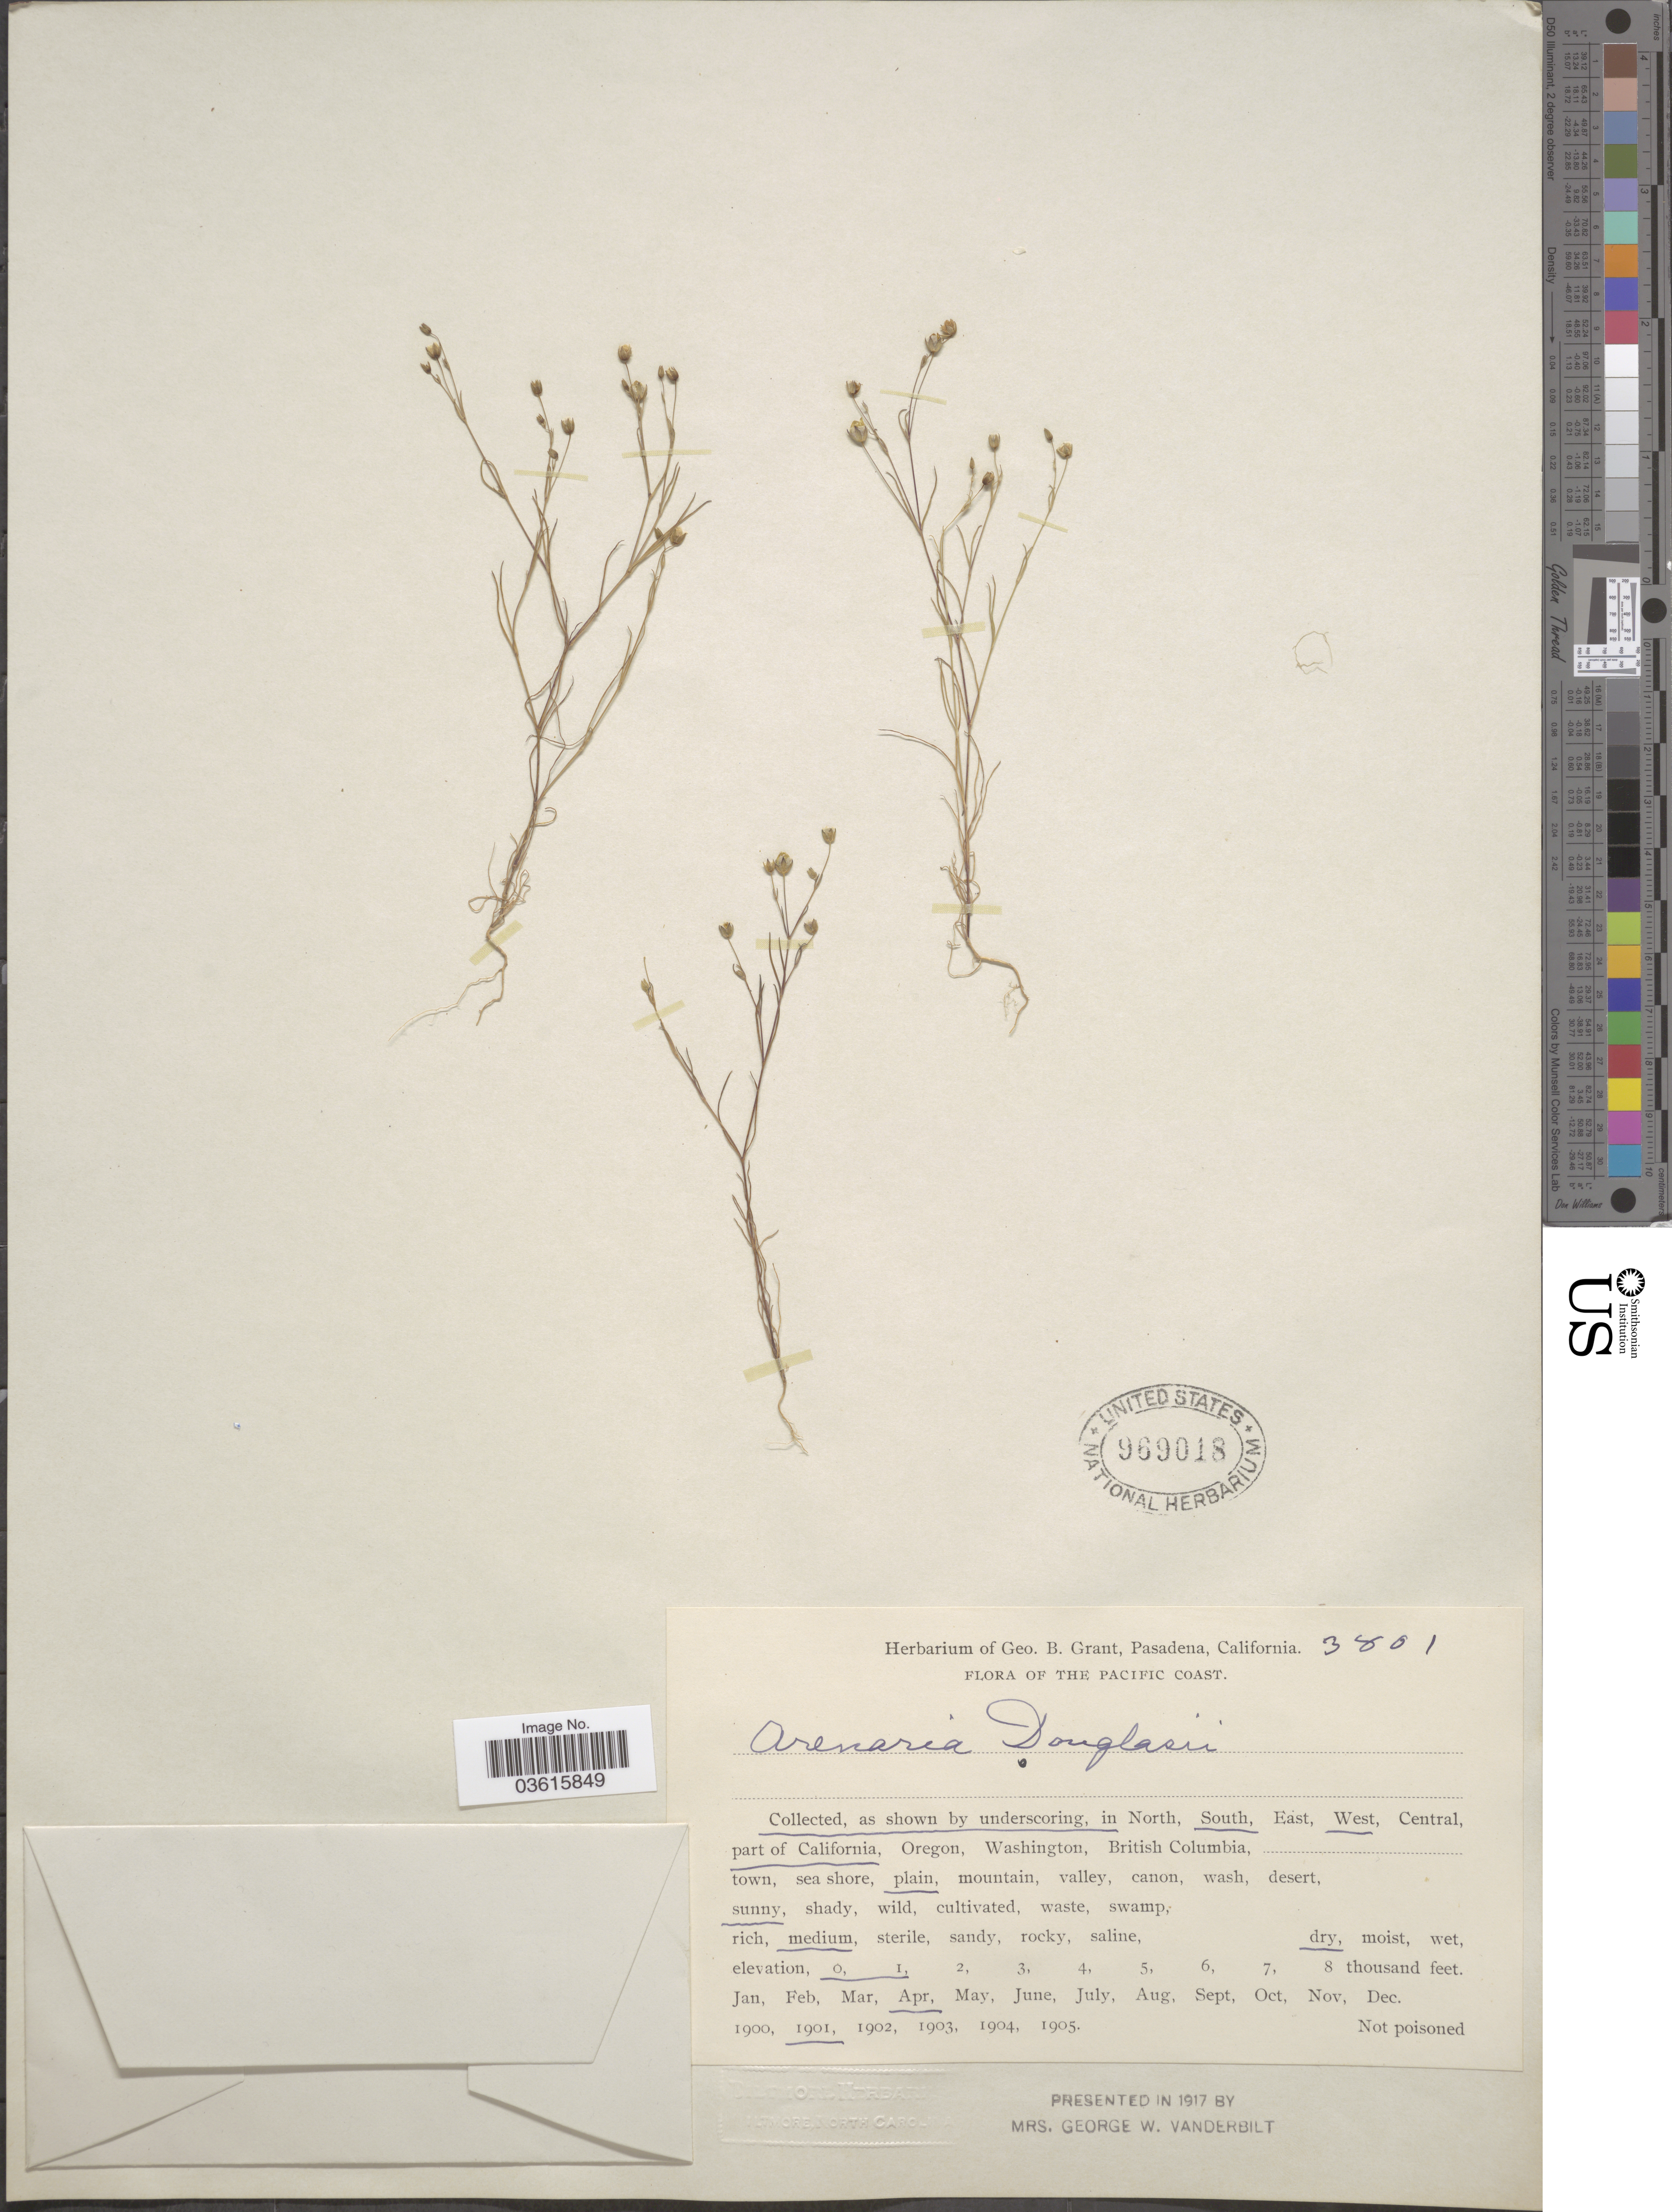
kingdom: Plantae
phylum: Tracheophyta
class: Magnoliopsida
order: Caryophyllales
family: Caryophyllaceae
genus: Minuartia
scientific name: Minuartia douglasii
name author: Mattf.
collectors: ex herb. Geo. B. Grant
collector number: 3801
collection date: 1901-04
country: United States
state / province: California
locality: South West part of California.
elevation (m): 0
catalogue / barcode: US 969018